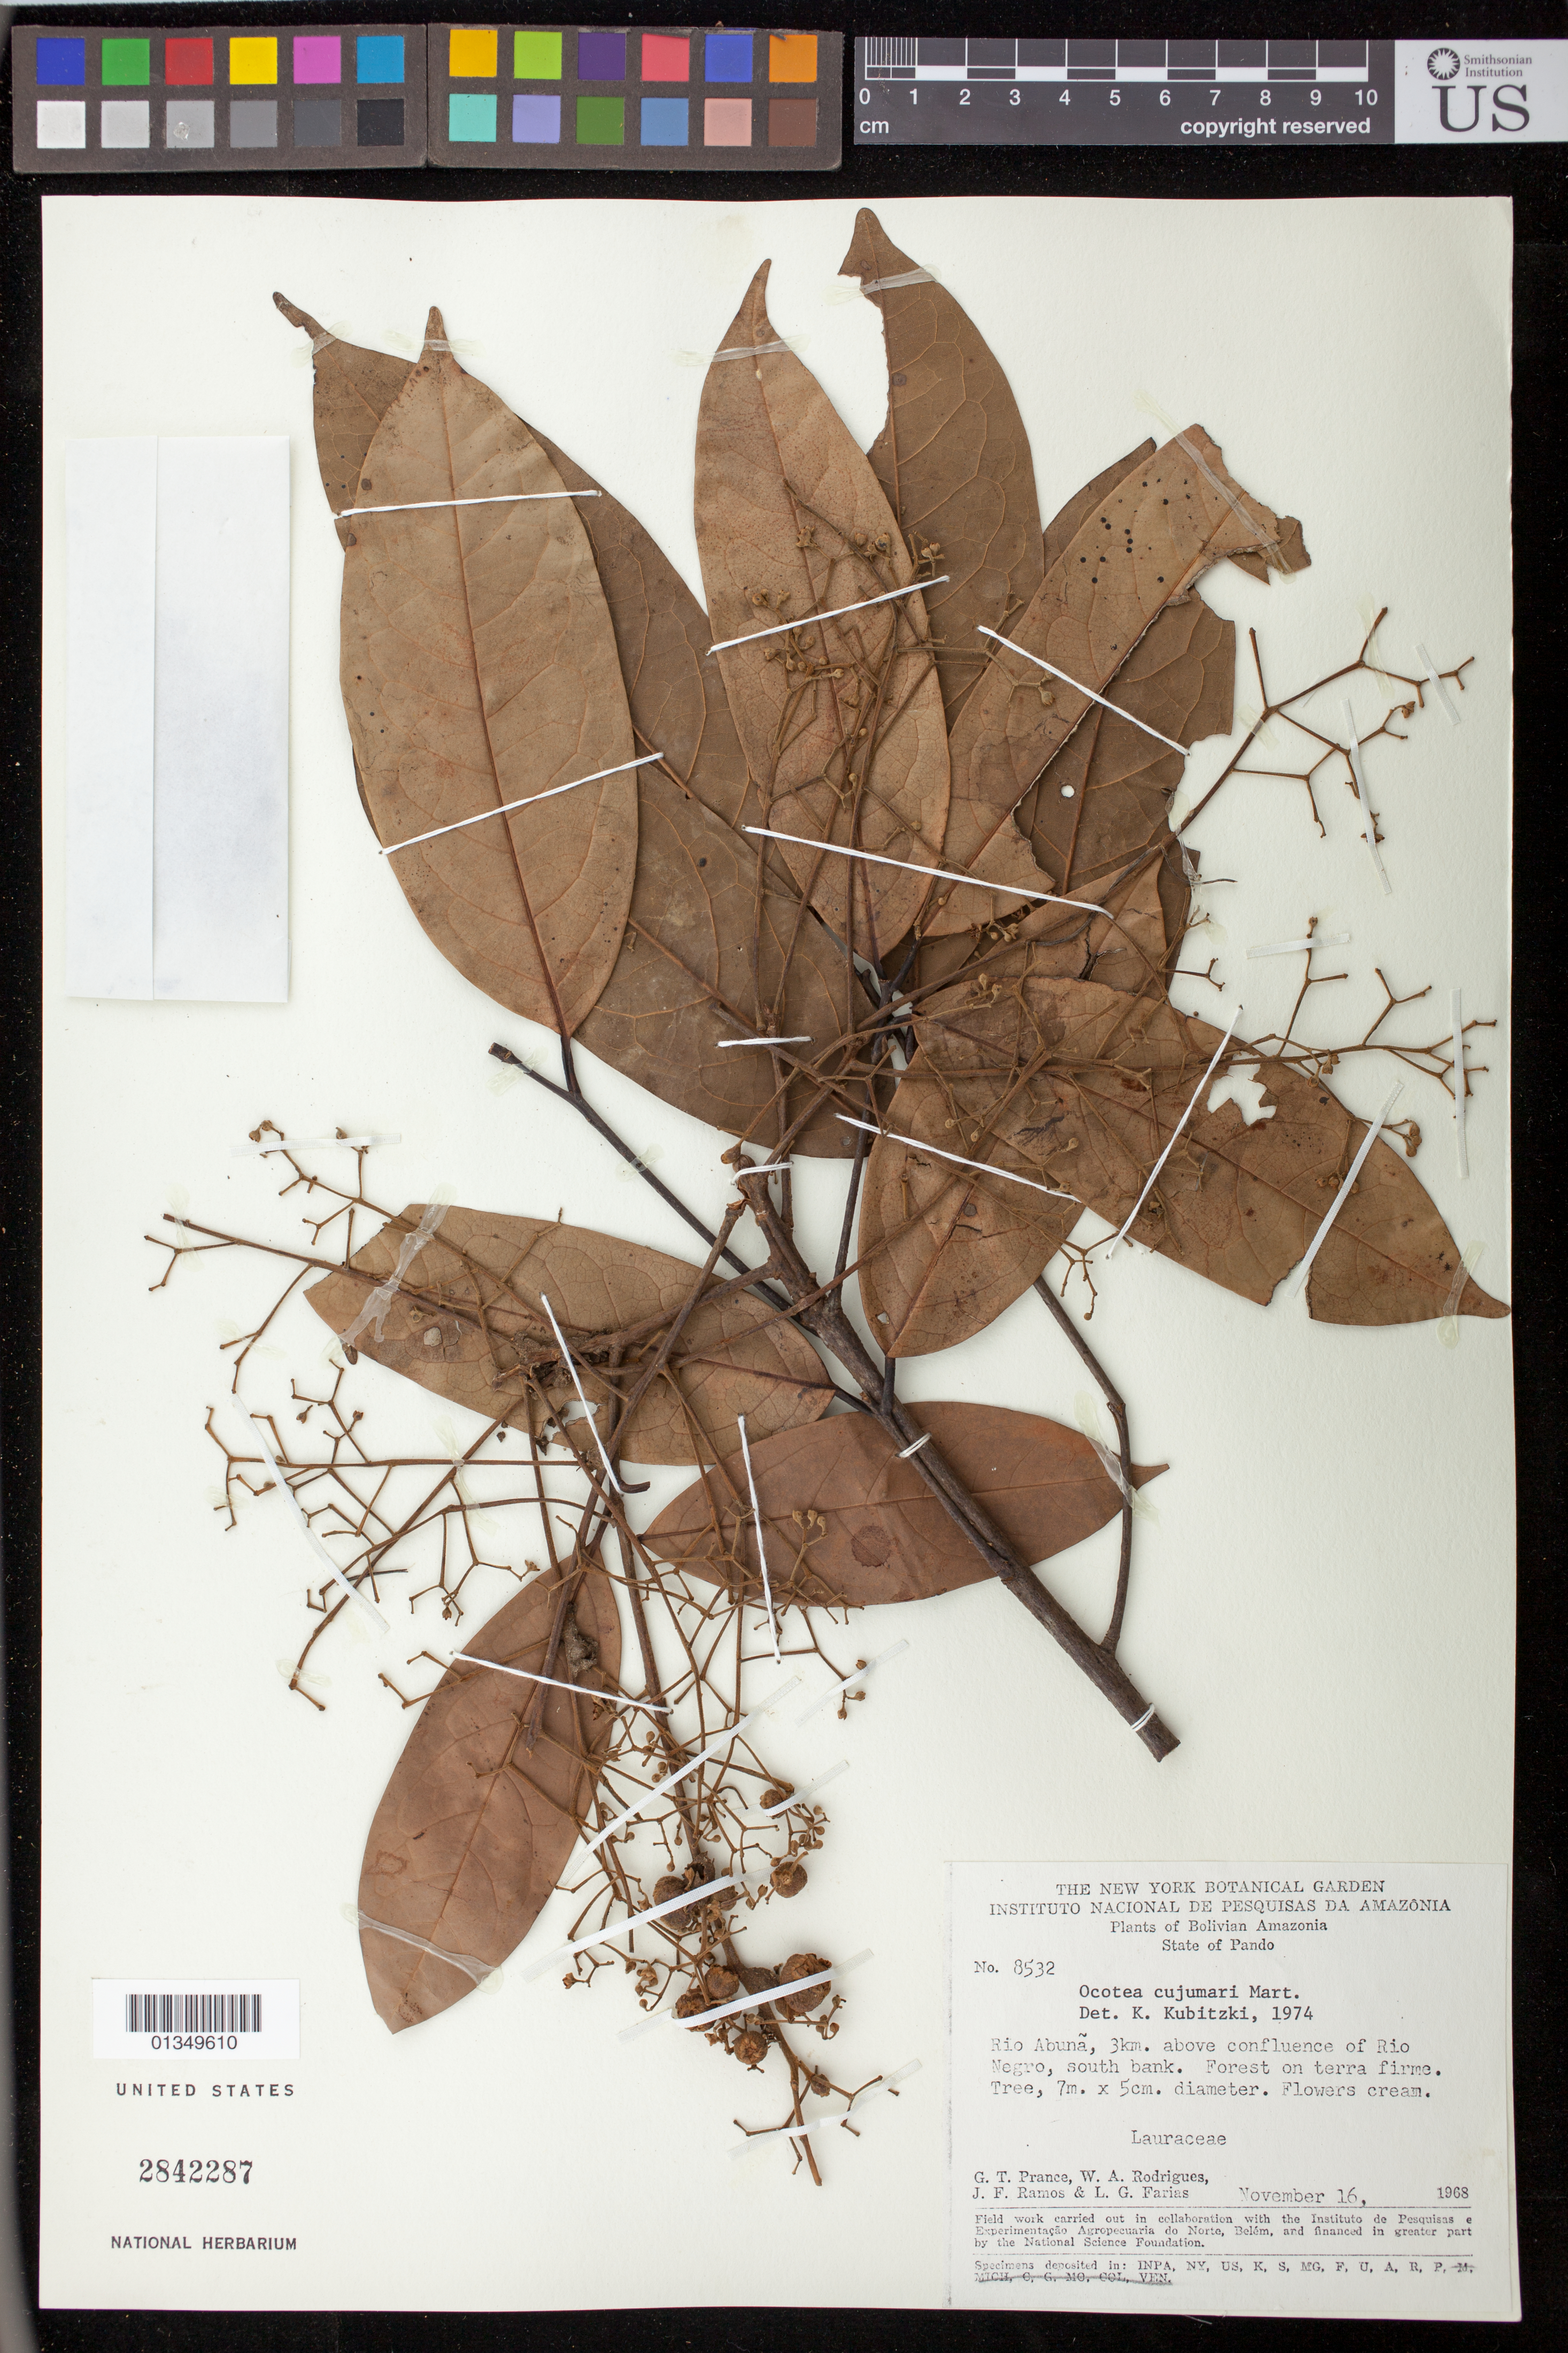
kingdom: Plantae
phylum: Tracheophyta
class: Magnoliopsida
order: Laurales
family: Lauraceae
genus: Ocotea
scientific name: Ocotea cujumary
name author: Mart.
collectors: G. T. Prance, L. G. Farias, J. F. Ramos & L. G. Farias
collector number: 8532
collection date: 1968-11-16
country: Bolivia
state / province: Pando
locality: RioAbunã, 3 Km above confluence of Rio Negro, south bank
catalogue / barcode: US 2842287